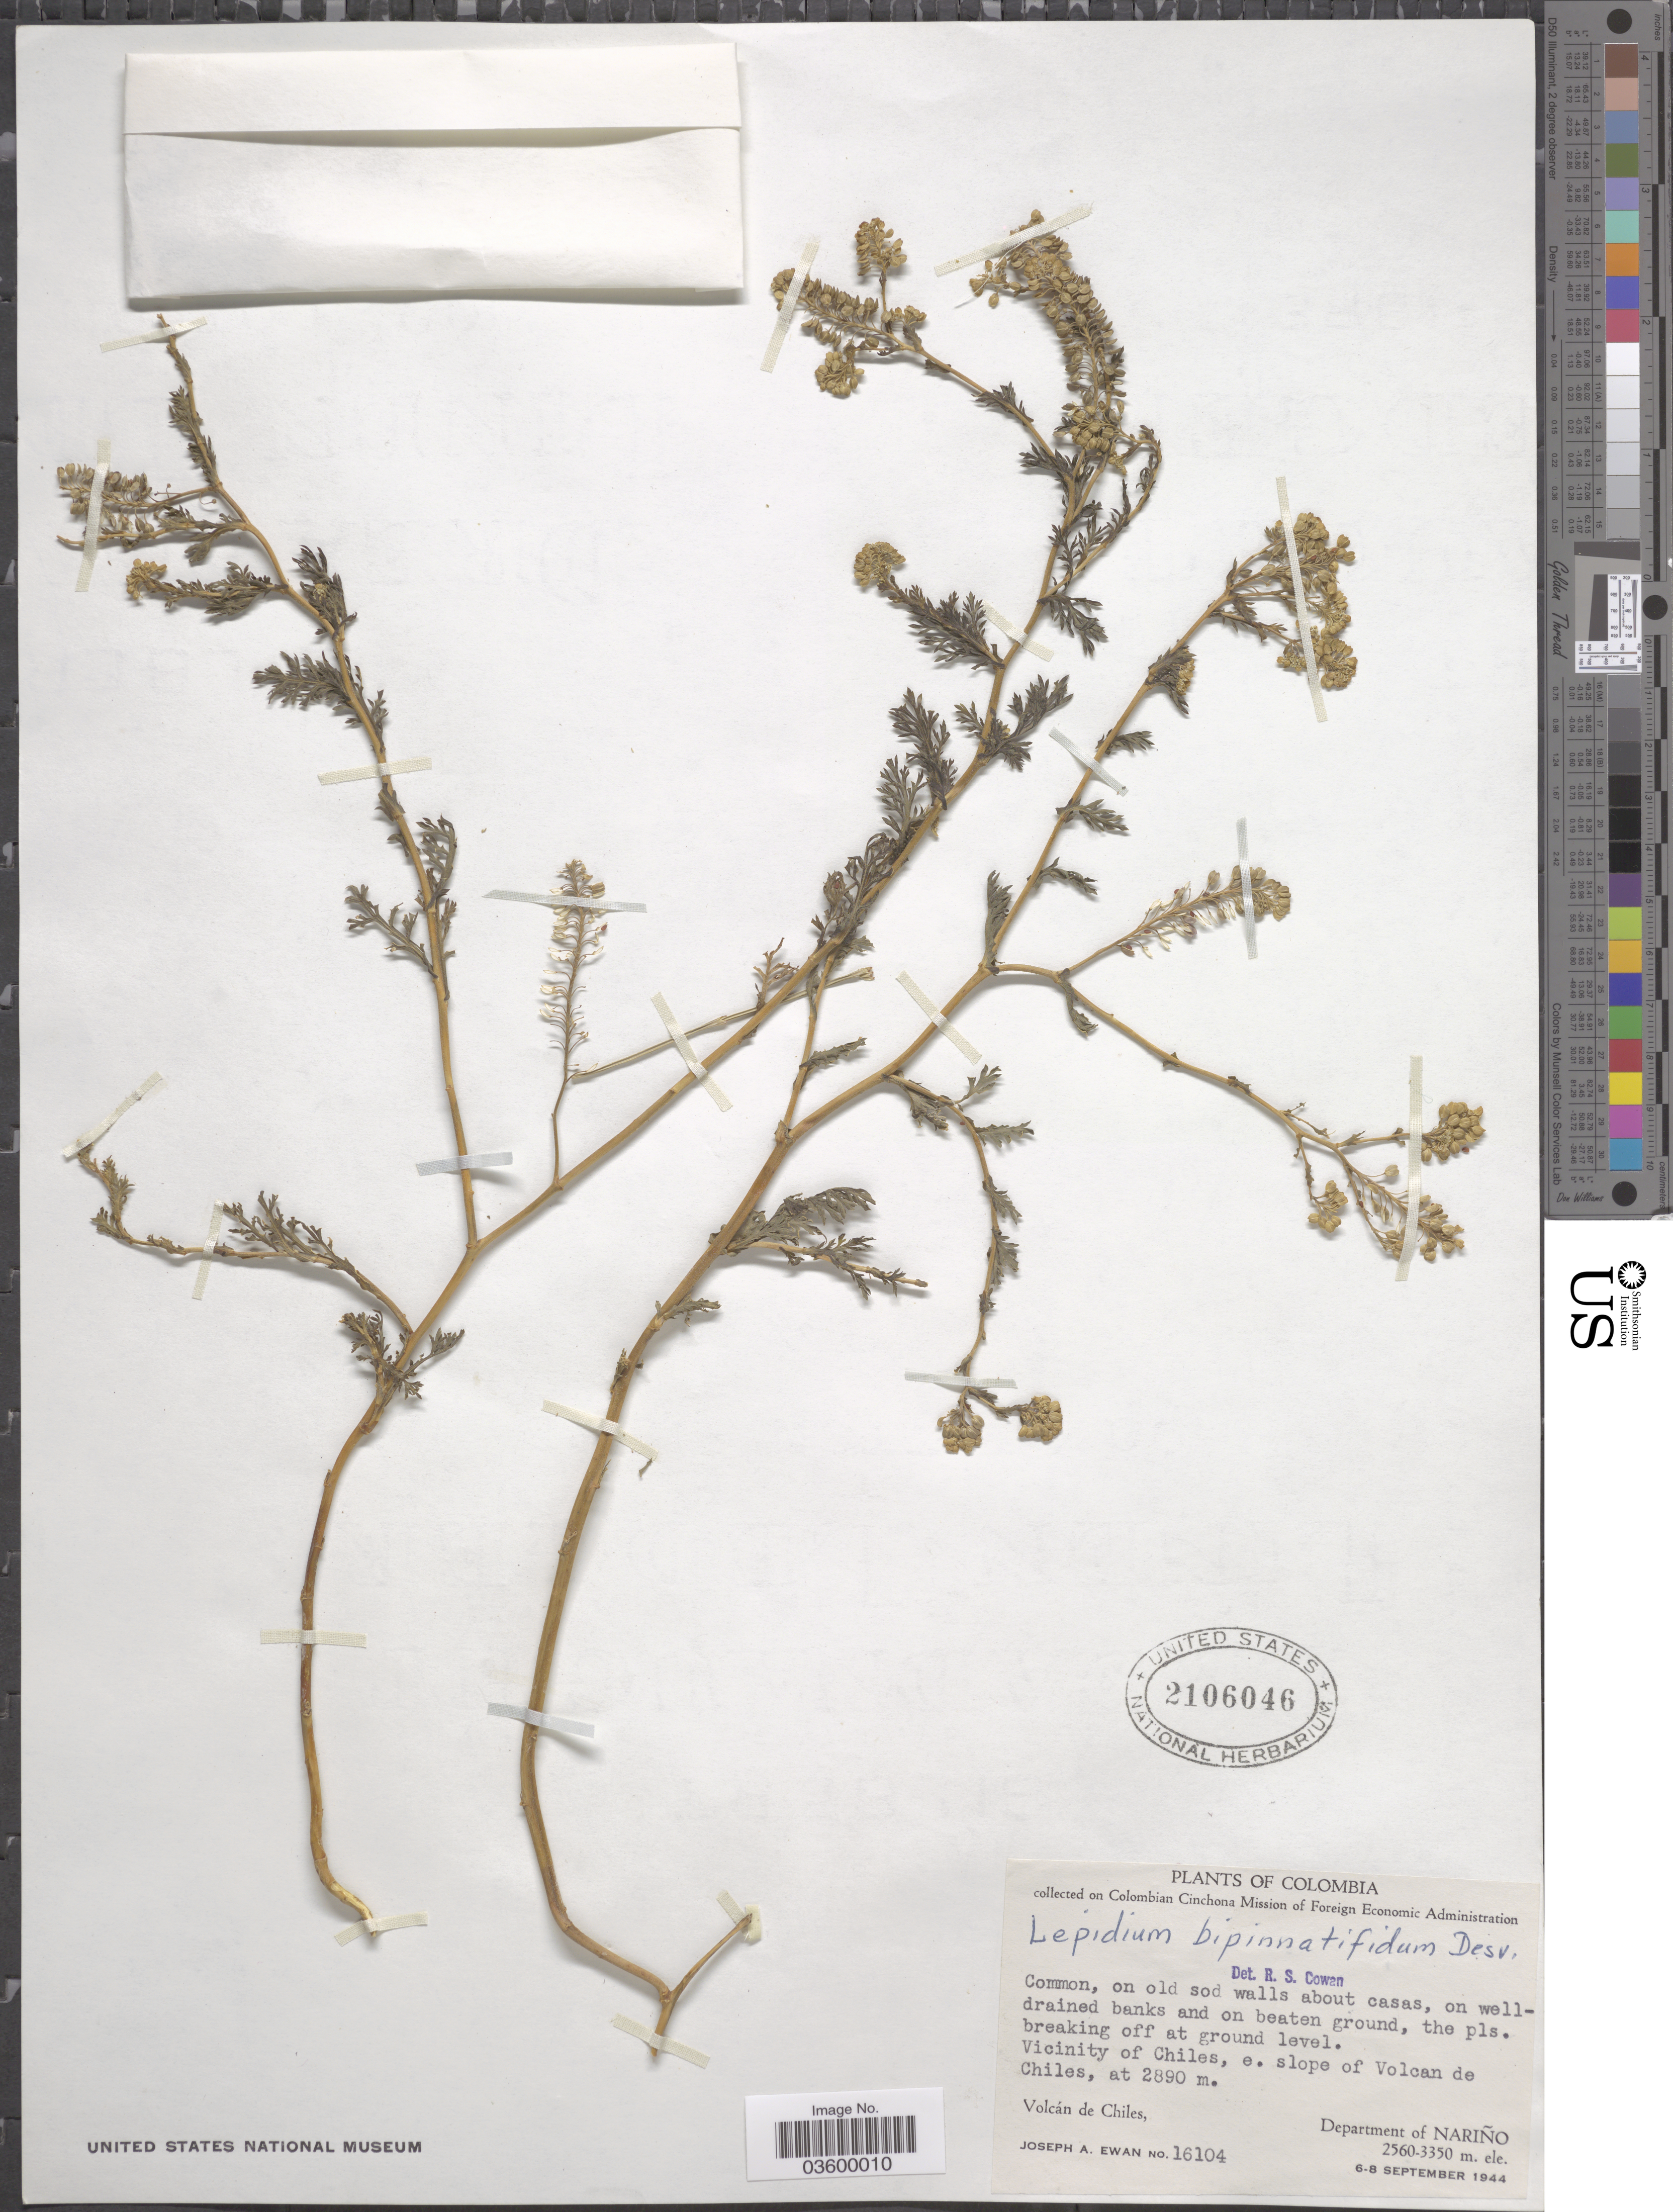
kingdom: Plantae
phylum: Tracheophyta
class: Magnoliopsida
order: Brassicales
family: Brassicaceae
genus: Lepidium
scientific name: Lepidium bipinnatifidum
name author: Desv.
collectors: J. A. Ewan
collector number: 16104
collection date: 1944-09-06/1944-09-08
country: Colombia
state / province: Nariño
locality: Vicinity of Chiles, e. slope of Volcan de Chiles. Volcán de Chiles, Department of Nariño.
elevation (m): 2560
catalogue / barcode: US 2106046